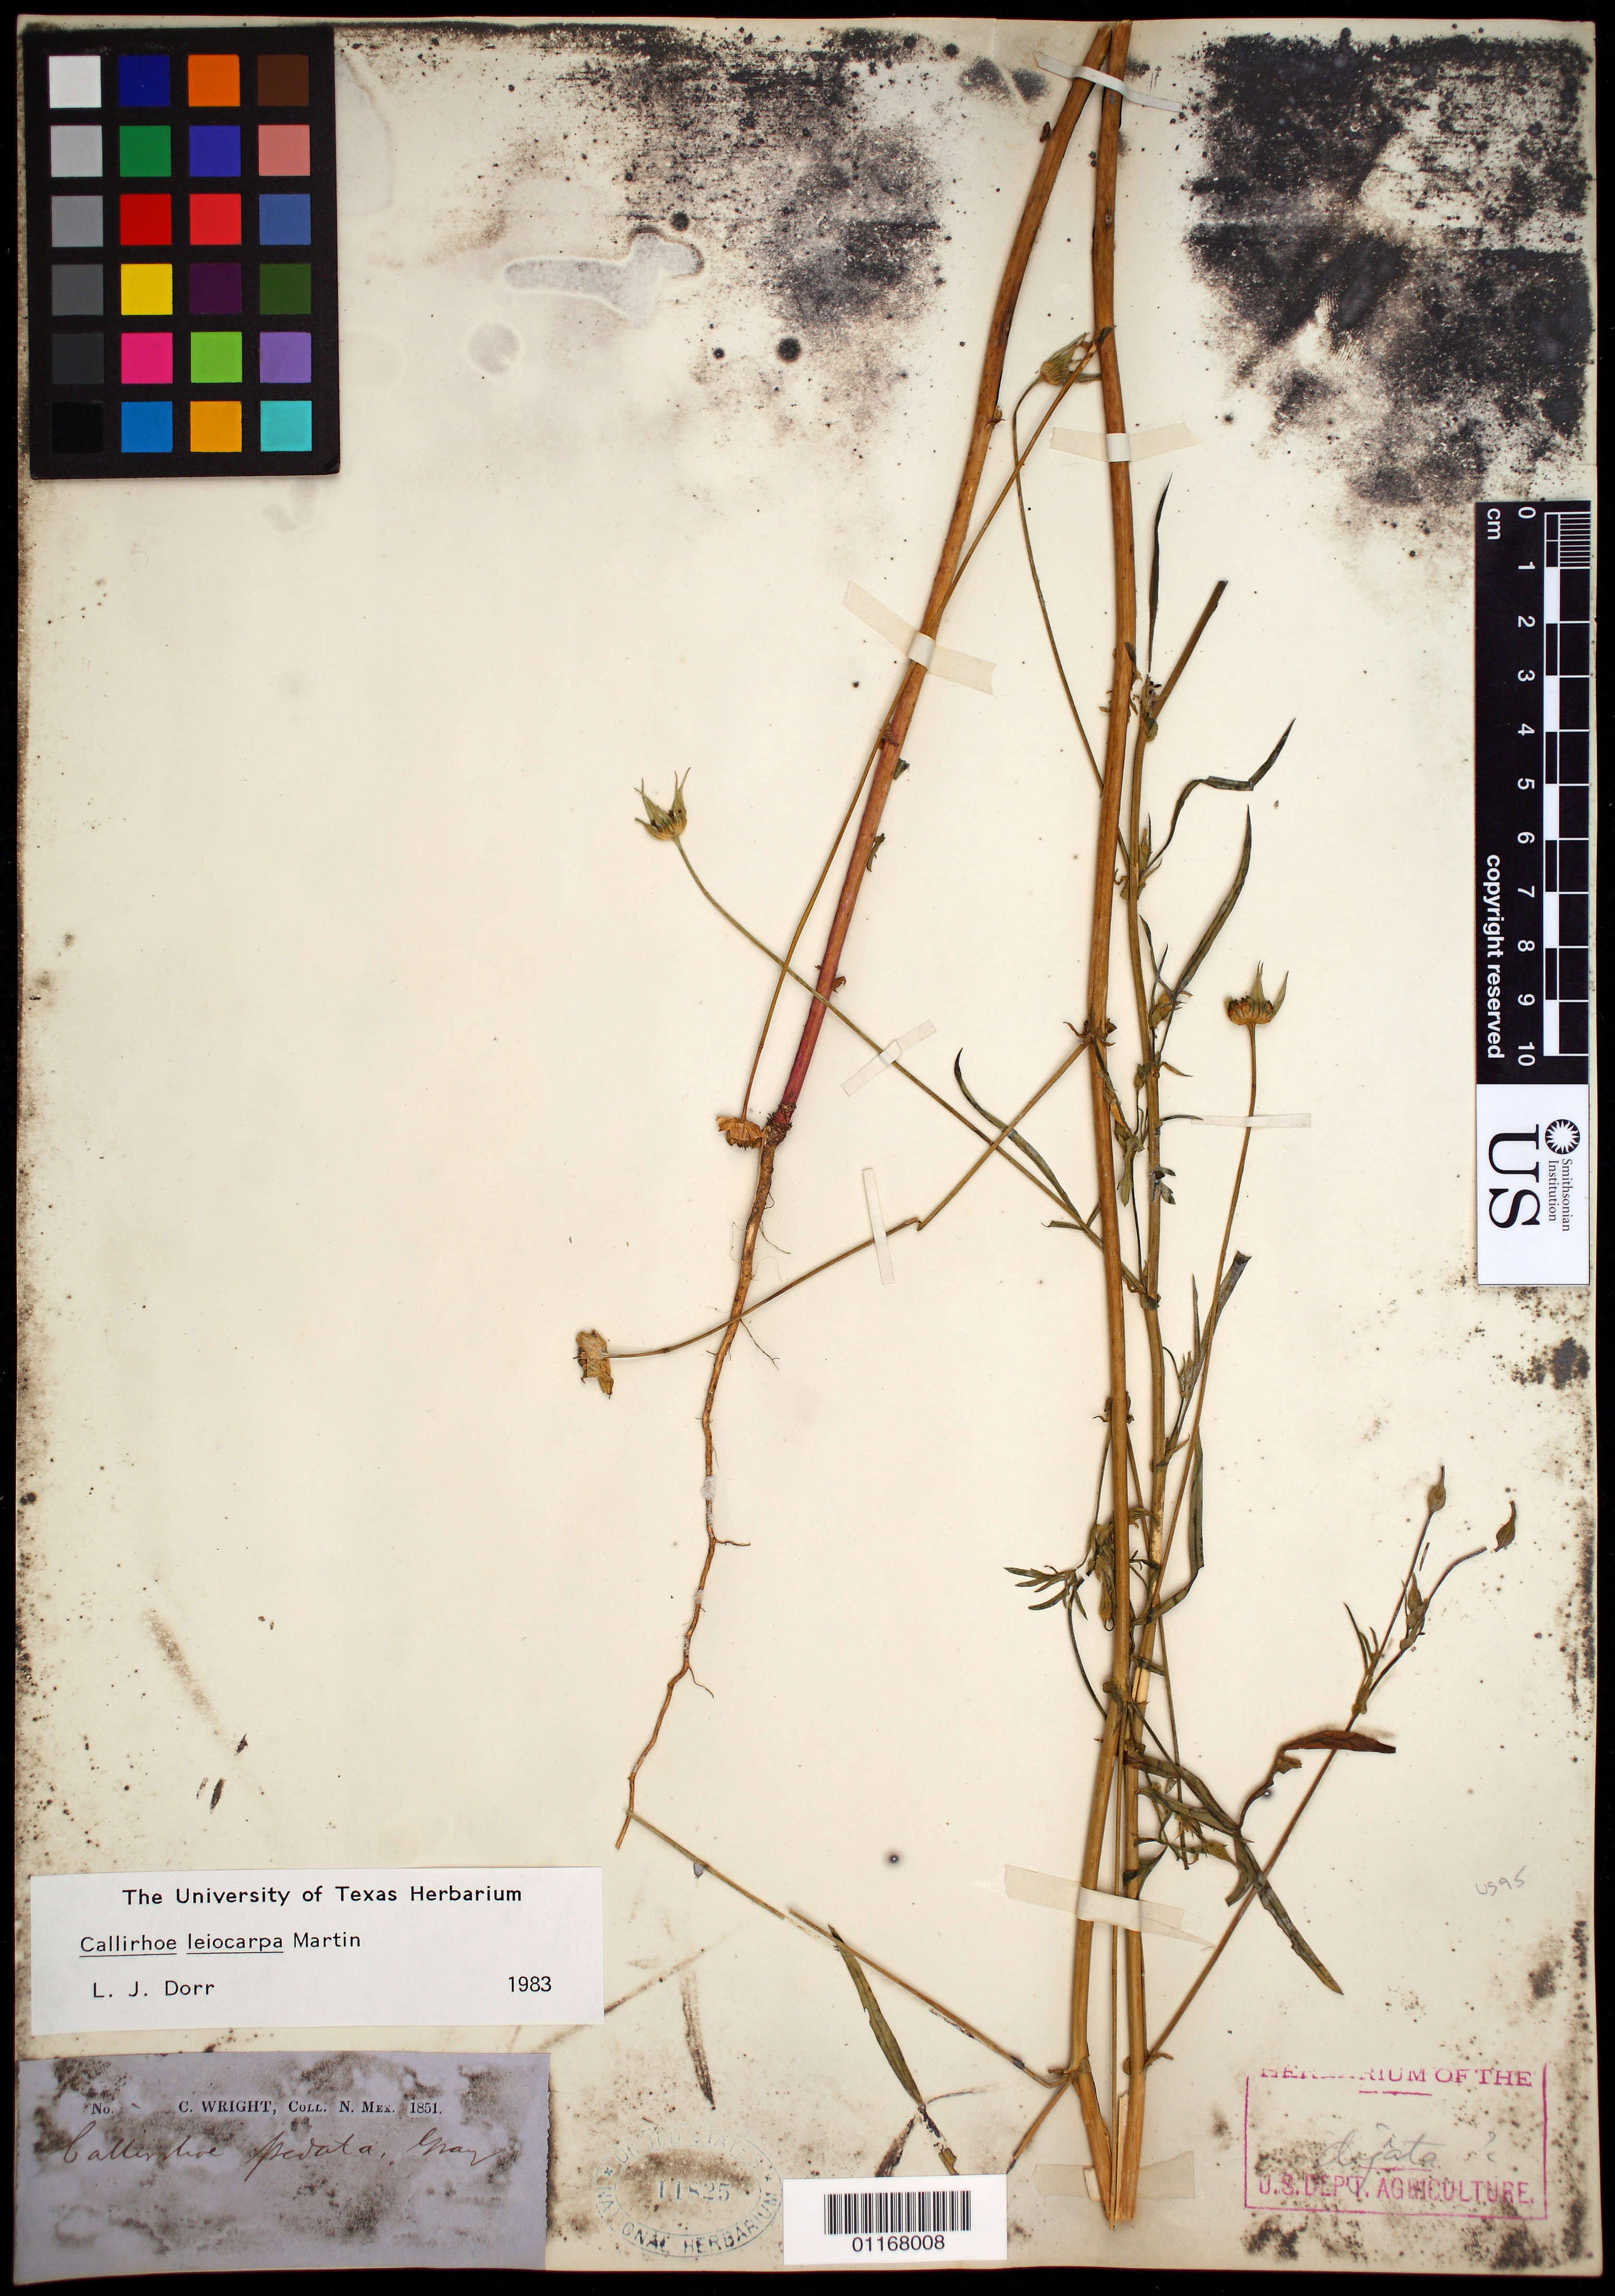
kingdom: Plantae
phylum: Tracheophyta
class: Magnoliopsida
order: Malvales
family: Malvaceae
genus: Callirhoe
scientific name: Callirhoe leiocarpa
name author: R.F. Martin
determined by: Dorr, L. J., (BOT), Smithsonian Institution - National Museum of Natural History (UNITED STATES)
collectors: C. Wright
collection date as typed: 1851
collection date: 1851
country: United States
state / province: New Mexico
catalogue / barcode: US 11825